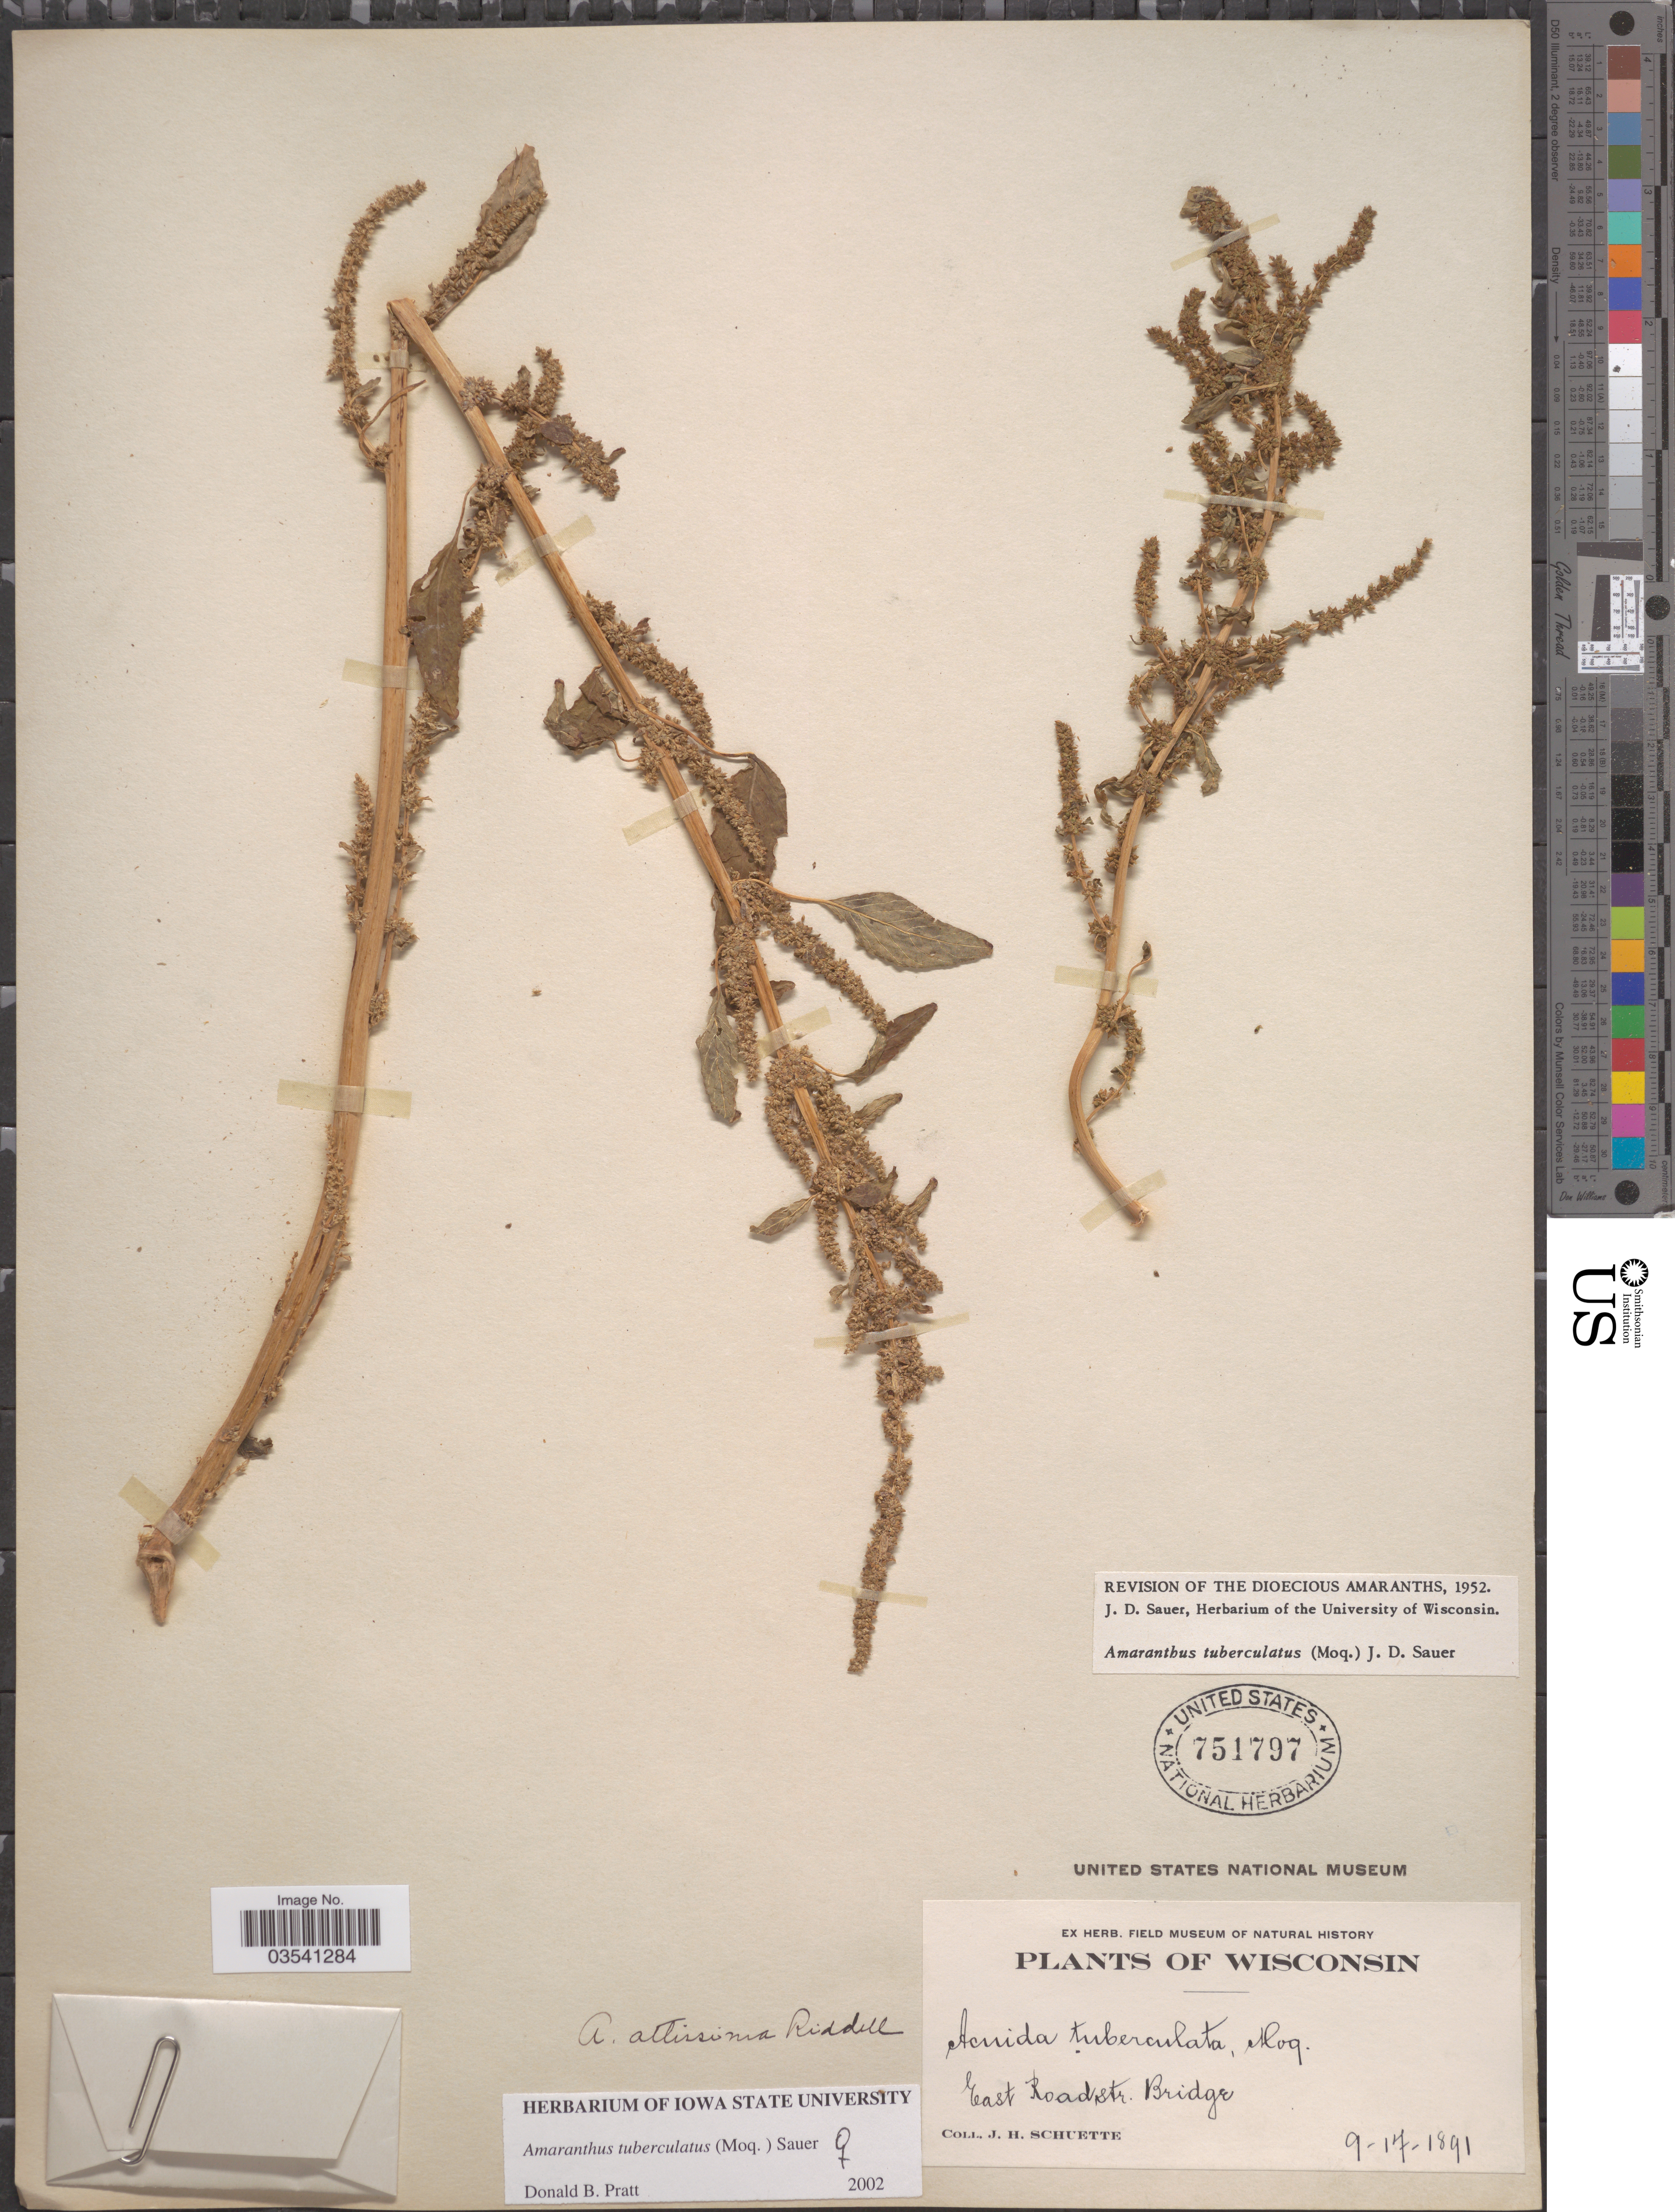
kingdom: Plantae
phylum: Tracheophyta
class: Magnoliopsida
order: Caryophyllales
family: Amaranthaceae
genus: Amaranthus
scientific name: Amaranthus tuberculatus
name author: (Moq.) J.D. Sauer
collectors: J. H. Schuette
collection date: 1891-09-17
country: United States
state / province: Wisconsin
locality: East Road str. Bridge.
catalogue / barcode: US 751797